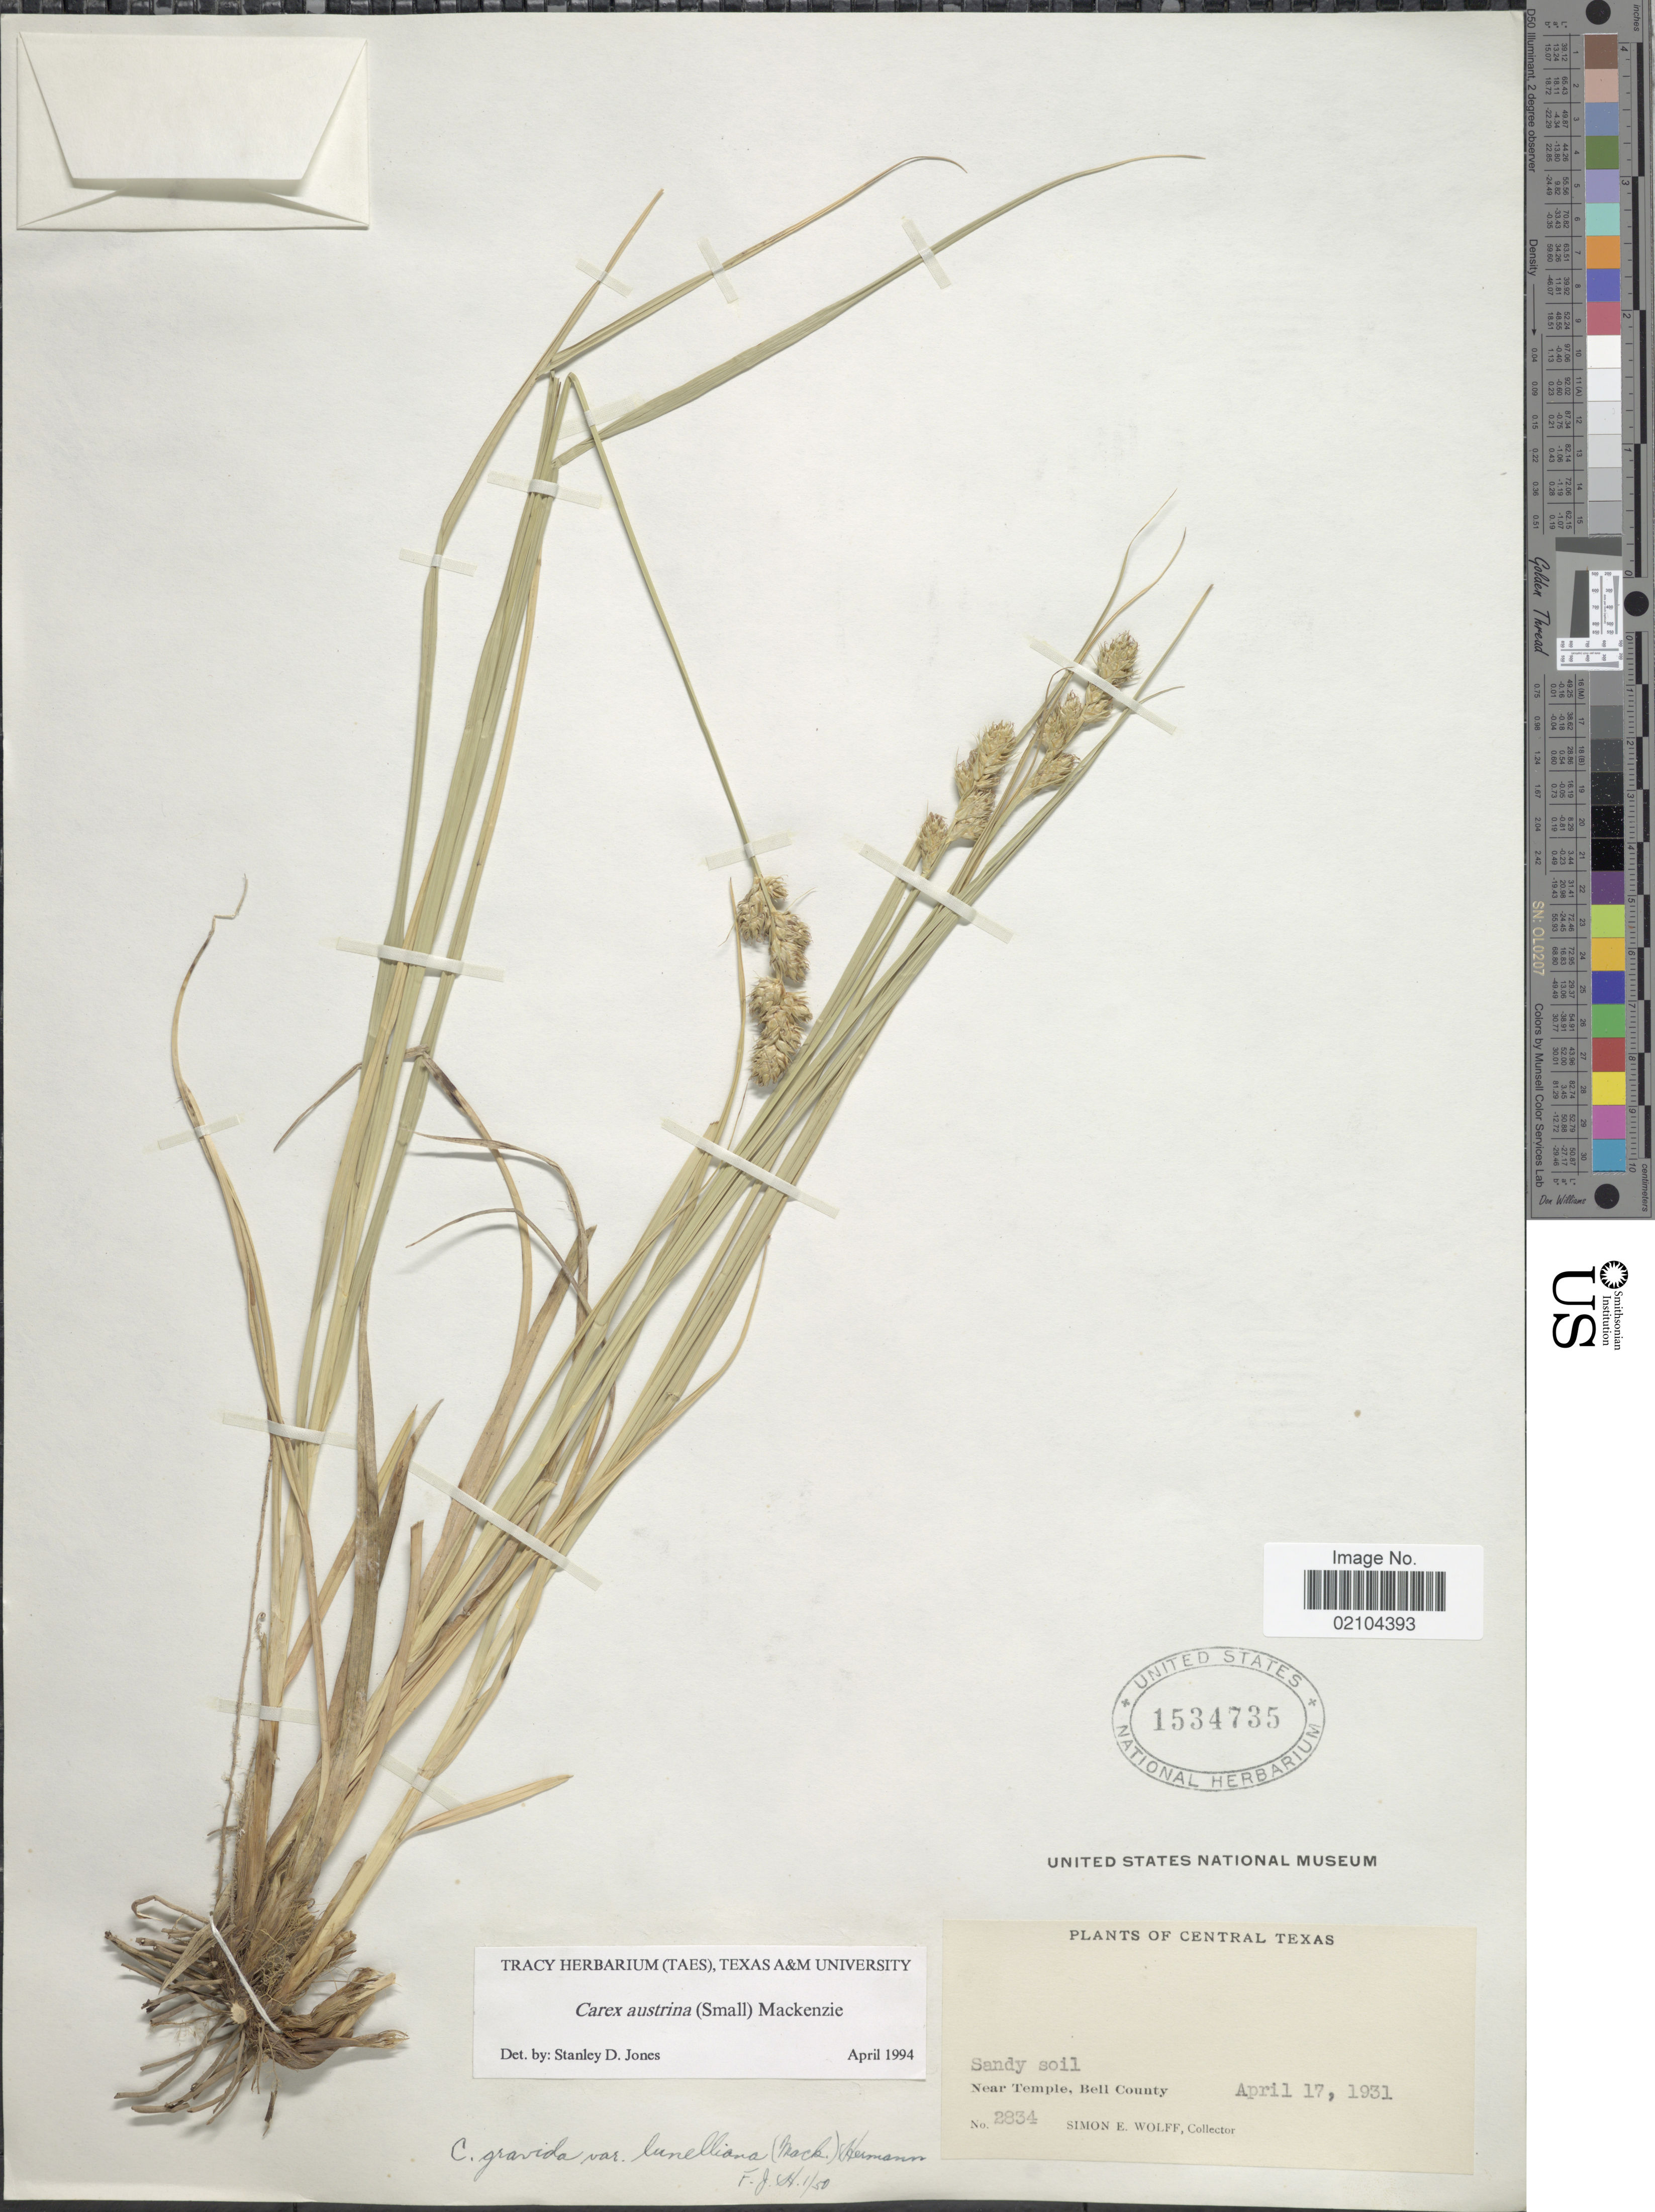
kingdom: Plantae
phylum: Tracheophyta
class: Liliopsida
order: Poales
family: Cyperaceae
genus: Carex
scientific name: Carex austrina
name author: Mack.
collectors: S. E. Wolff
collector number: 2834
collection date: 1931-04-17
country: United States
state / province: Texas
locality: Central Texas, sandy soil, Near Temple, Bell County.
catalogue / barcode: US 1534735